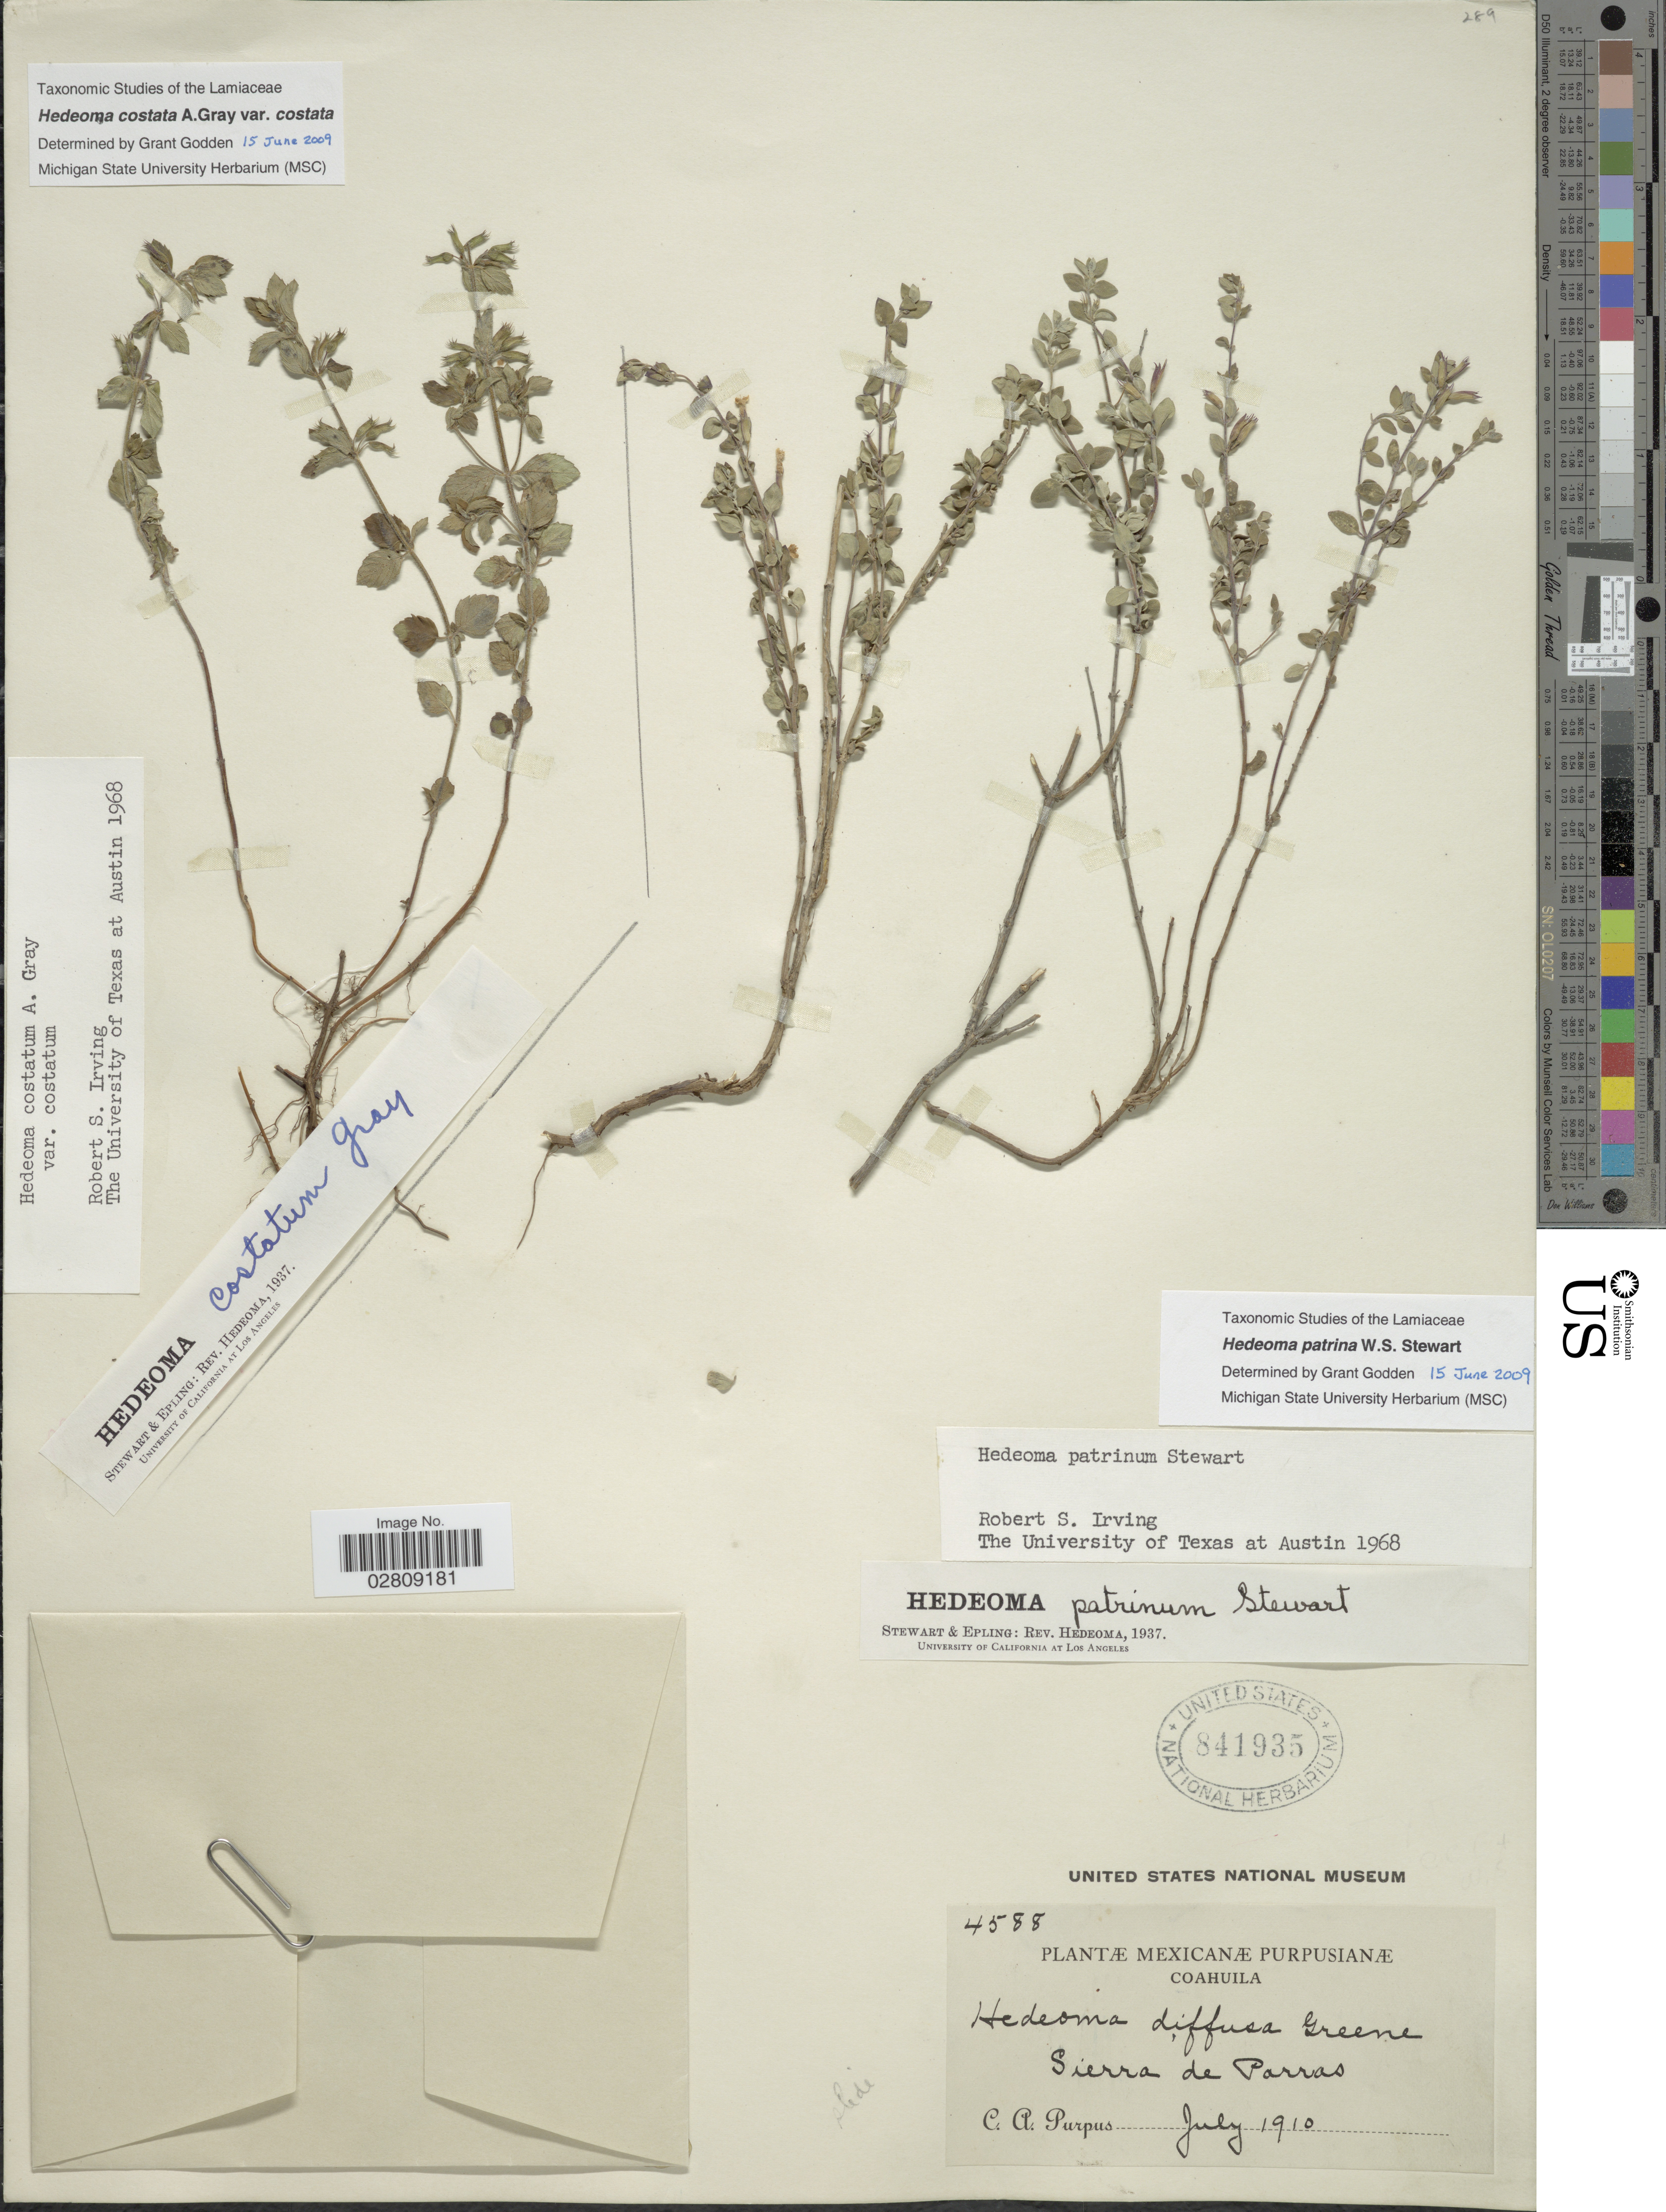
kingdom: Plantae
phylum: Tracheophyta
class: Magnoliopsida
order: Lamiales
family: Lamiaceae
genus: Hedeoma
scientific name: Hedeoma patrinum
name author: W.S. Stewart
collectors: C. A. Purpus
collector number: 4588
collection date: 1910-07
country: Mexico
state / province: Coahuila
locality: Sierra de Parras.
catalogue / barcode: US 841935